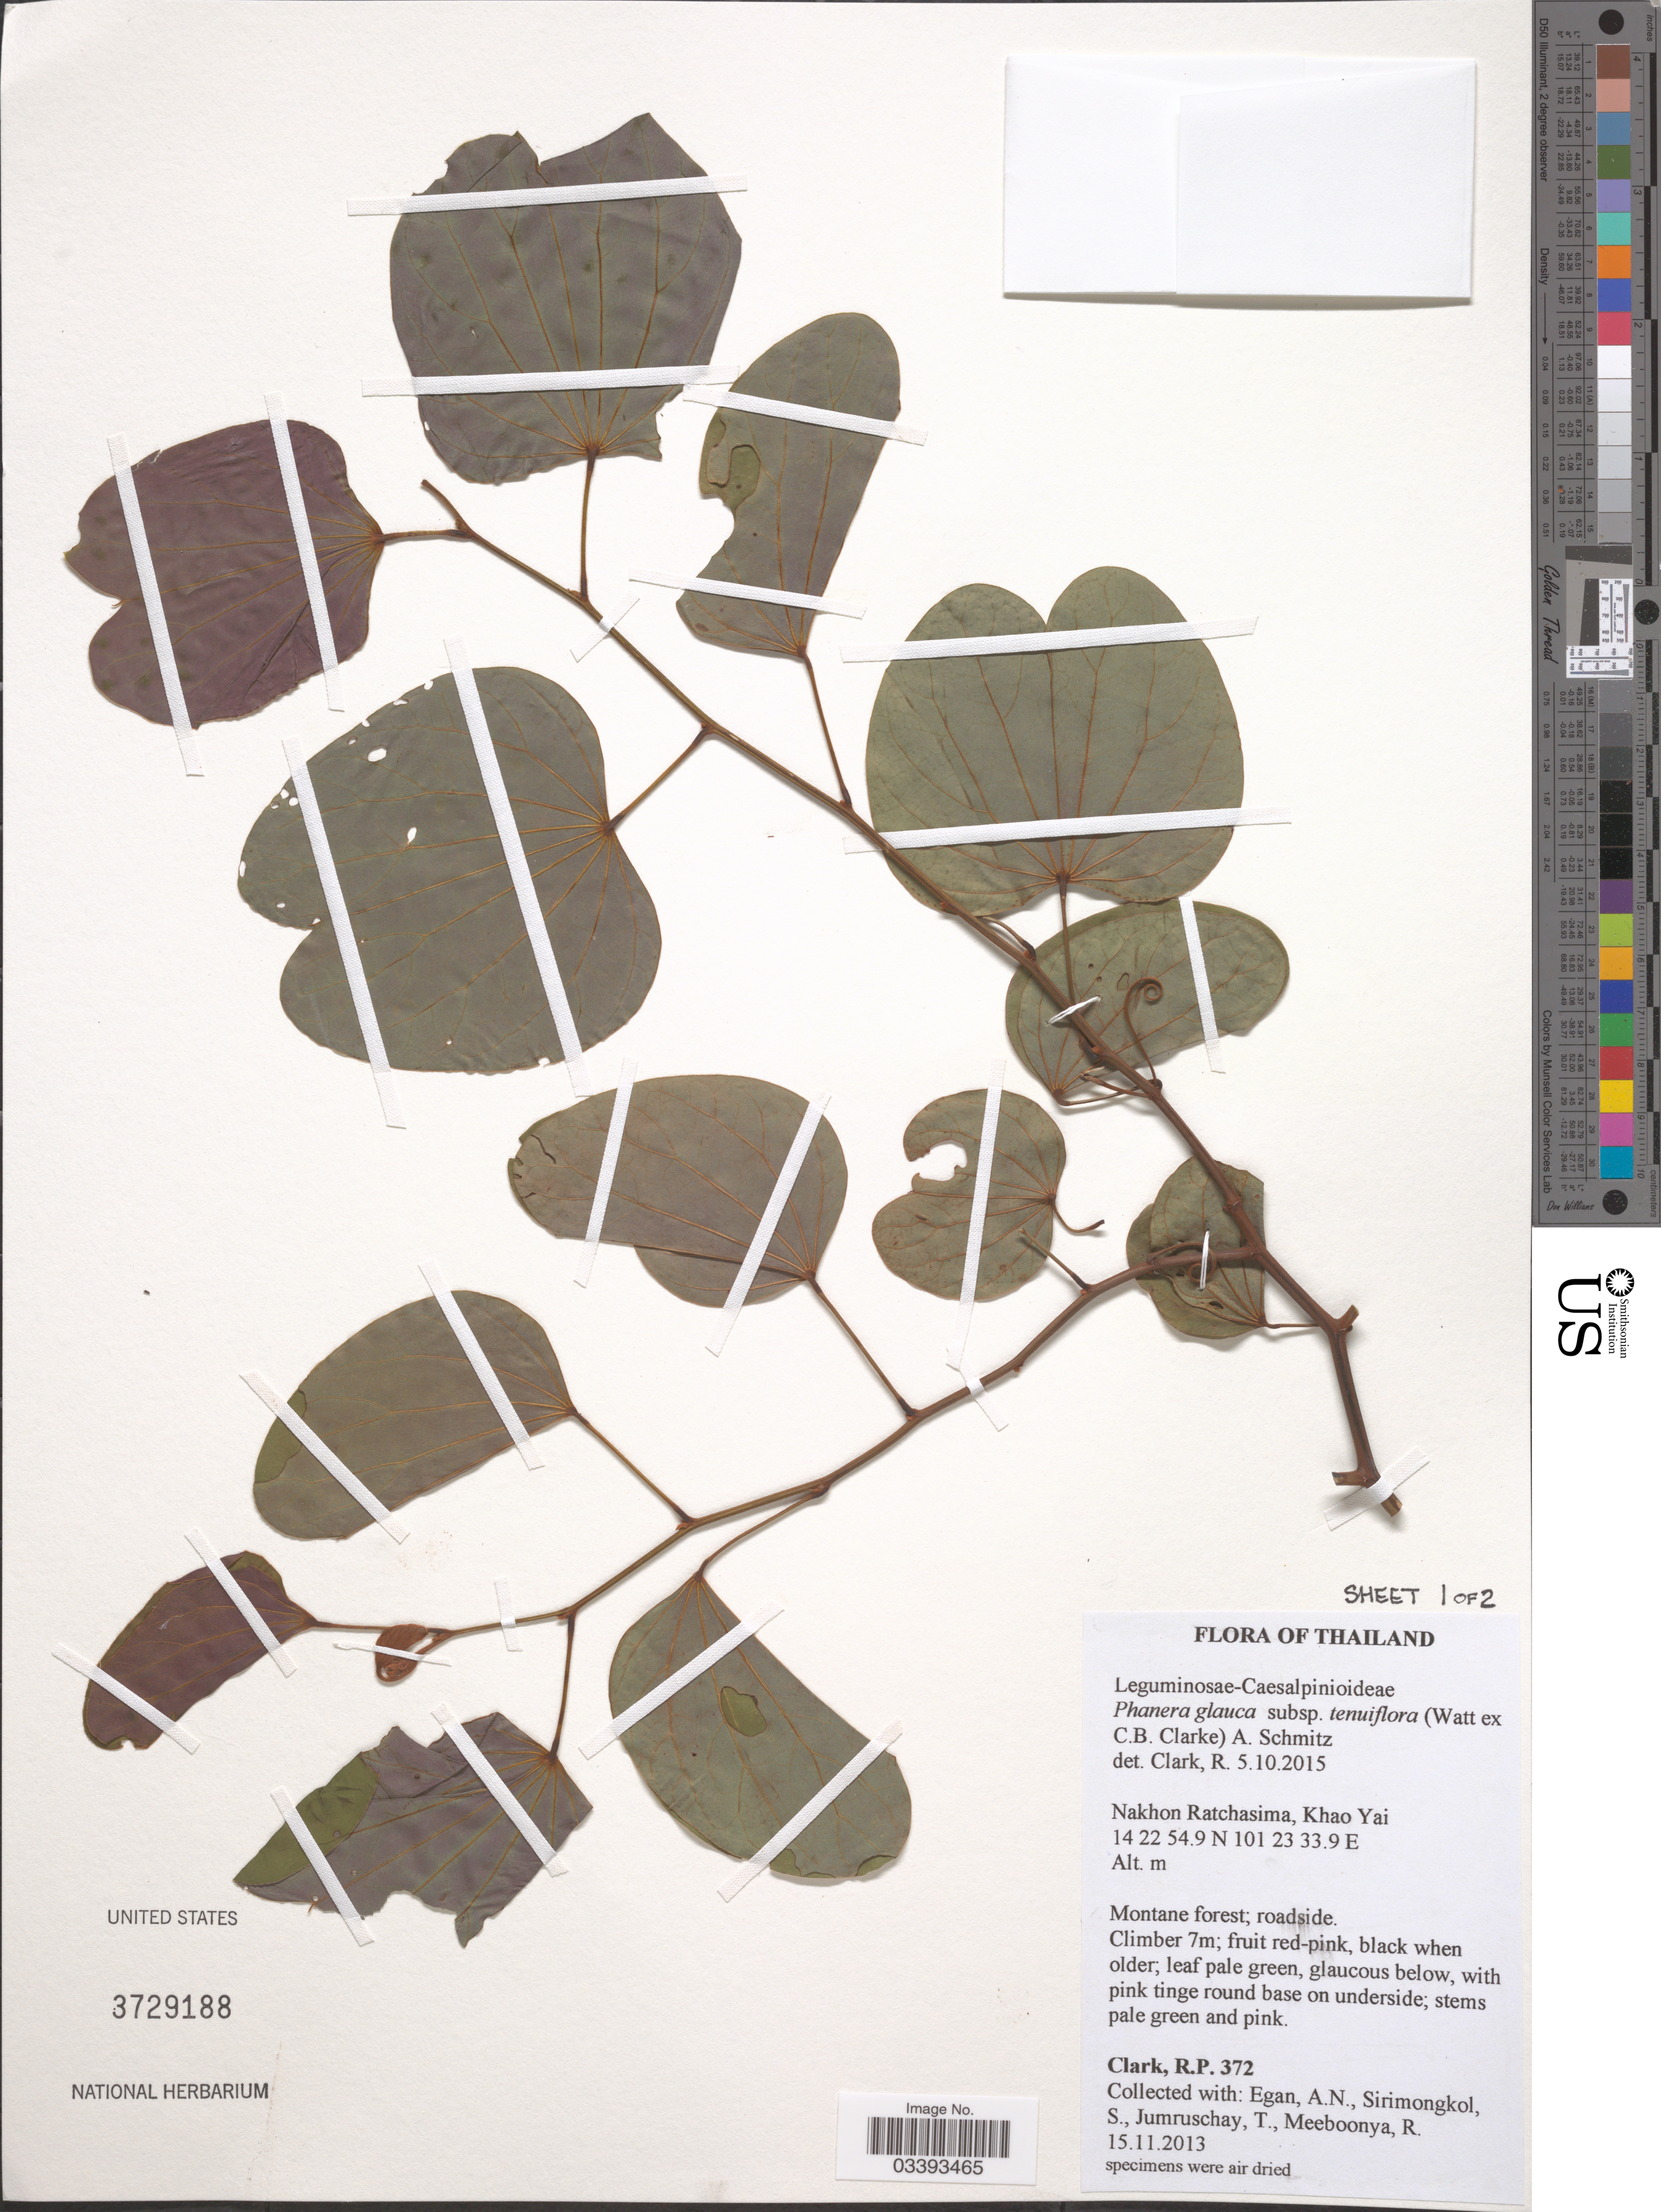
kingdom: Plantae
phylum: Tracheophyta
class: Magnoliopsida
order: Fabales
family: Fabaceae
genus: Phanera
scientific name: Phanera glauca subsp. tenuiflora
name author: (Watt ex C.B. Clarke) A.Schmitz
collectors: R. P. Clark, A. N. Egan, S. Sirimongkol, T. Jumruschay & R. Meeboonya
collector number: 372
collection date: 2013-11-15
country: Thailand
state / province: Nakhon Ratchasima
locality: Khao Yai.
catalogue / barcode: US 3729188